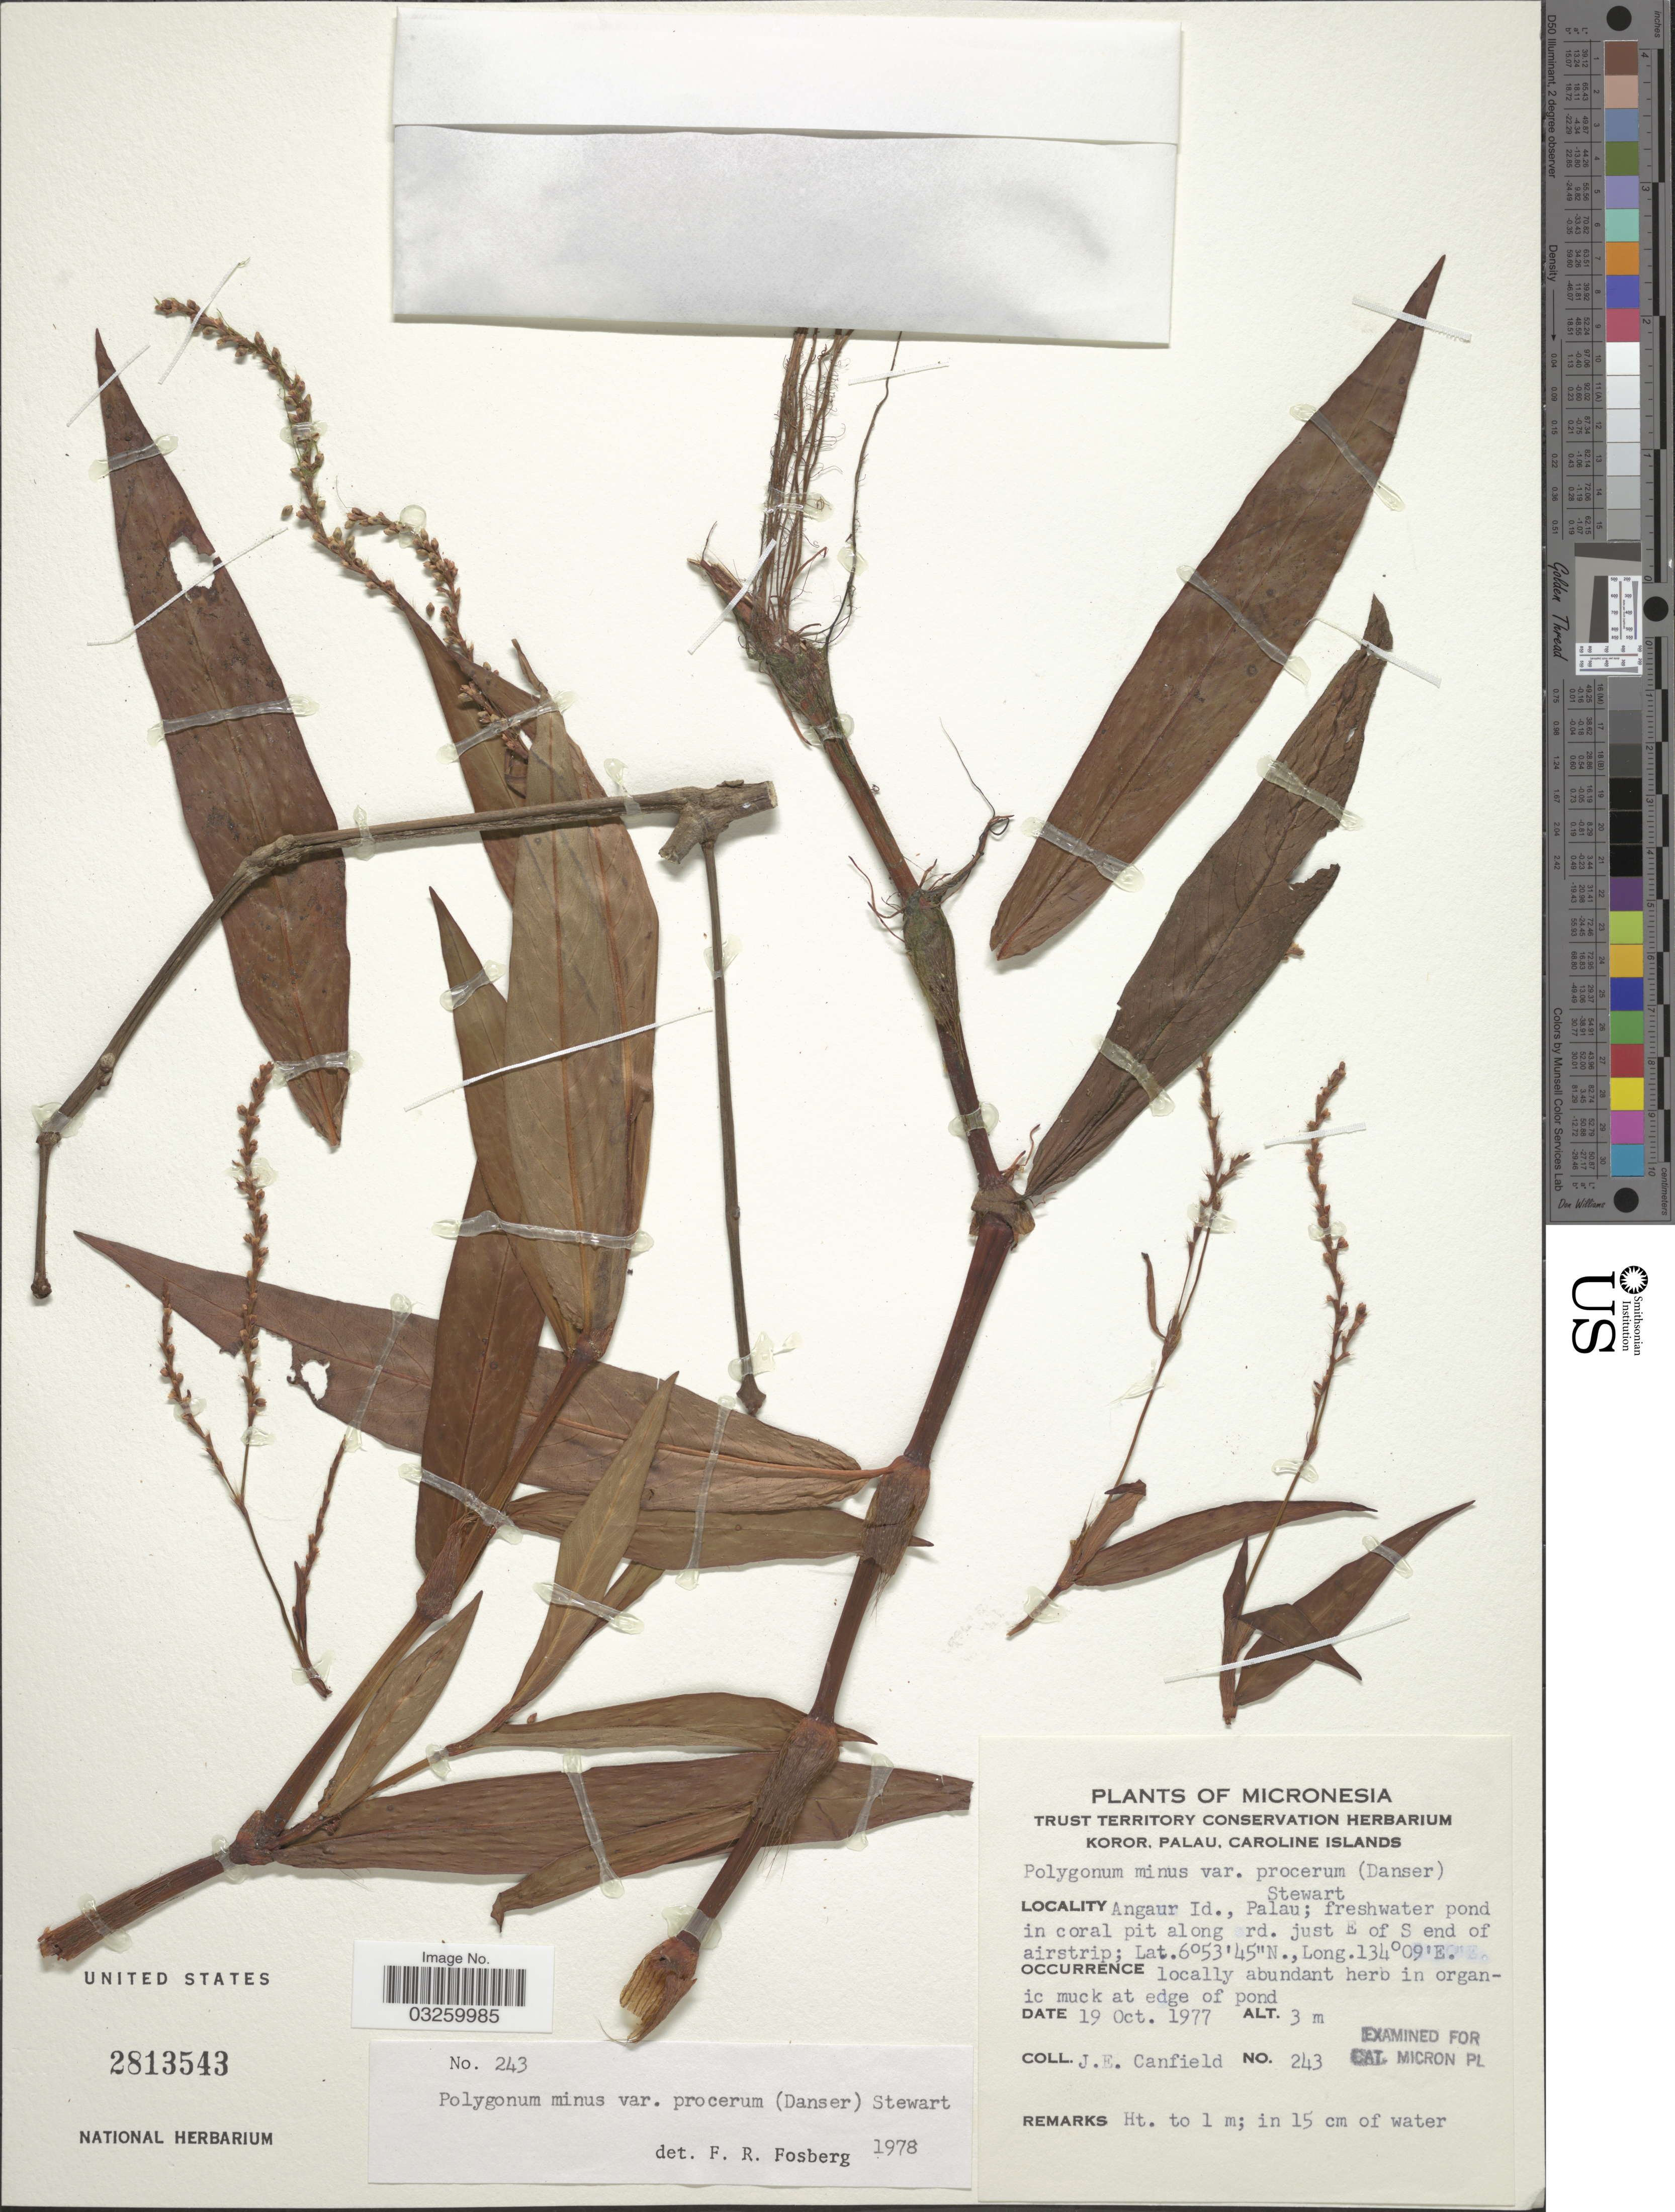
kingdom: Plantae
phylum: Tracheophyta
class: Magnoliopsida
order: Caryophyllales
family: Polygonaceae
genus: Persicaria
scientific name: Persicaria minor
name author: (Huds.) Opiz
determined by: Wagner, W. L., (BOT), Smithsonian Institution - National Museum of Natural History (UNITED STATES)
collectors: J. E. Canfield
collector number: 243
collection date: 1977-10-19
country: Palau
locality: Micronesia. Angaur Id., Palau; freshwater pond in coral pit along rd. just E and S end of airstrip.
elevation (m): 3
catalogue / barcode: US 2813543